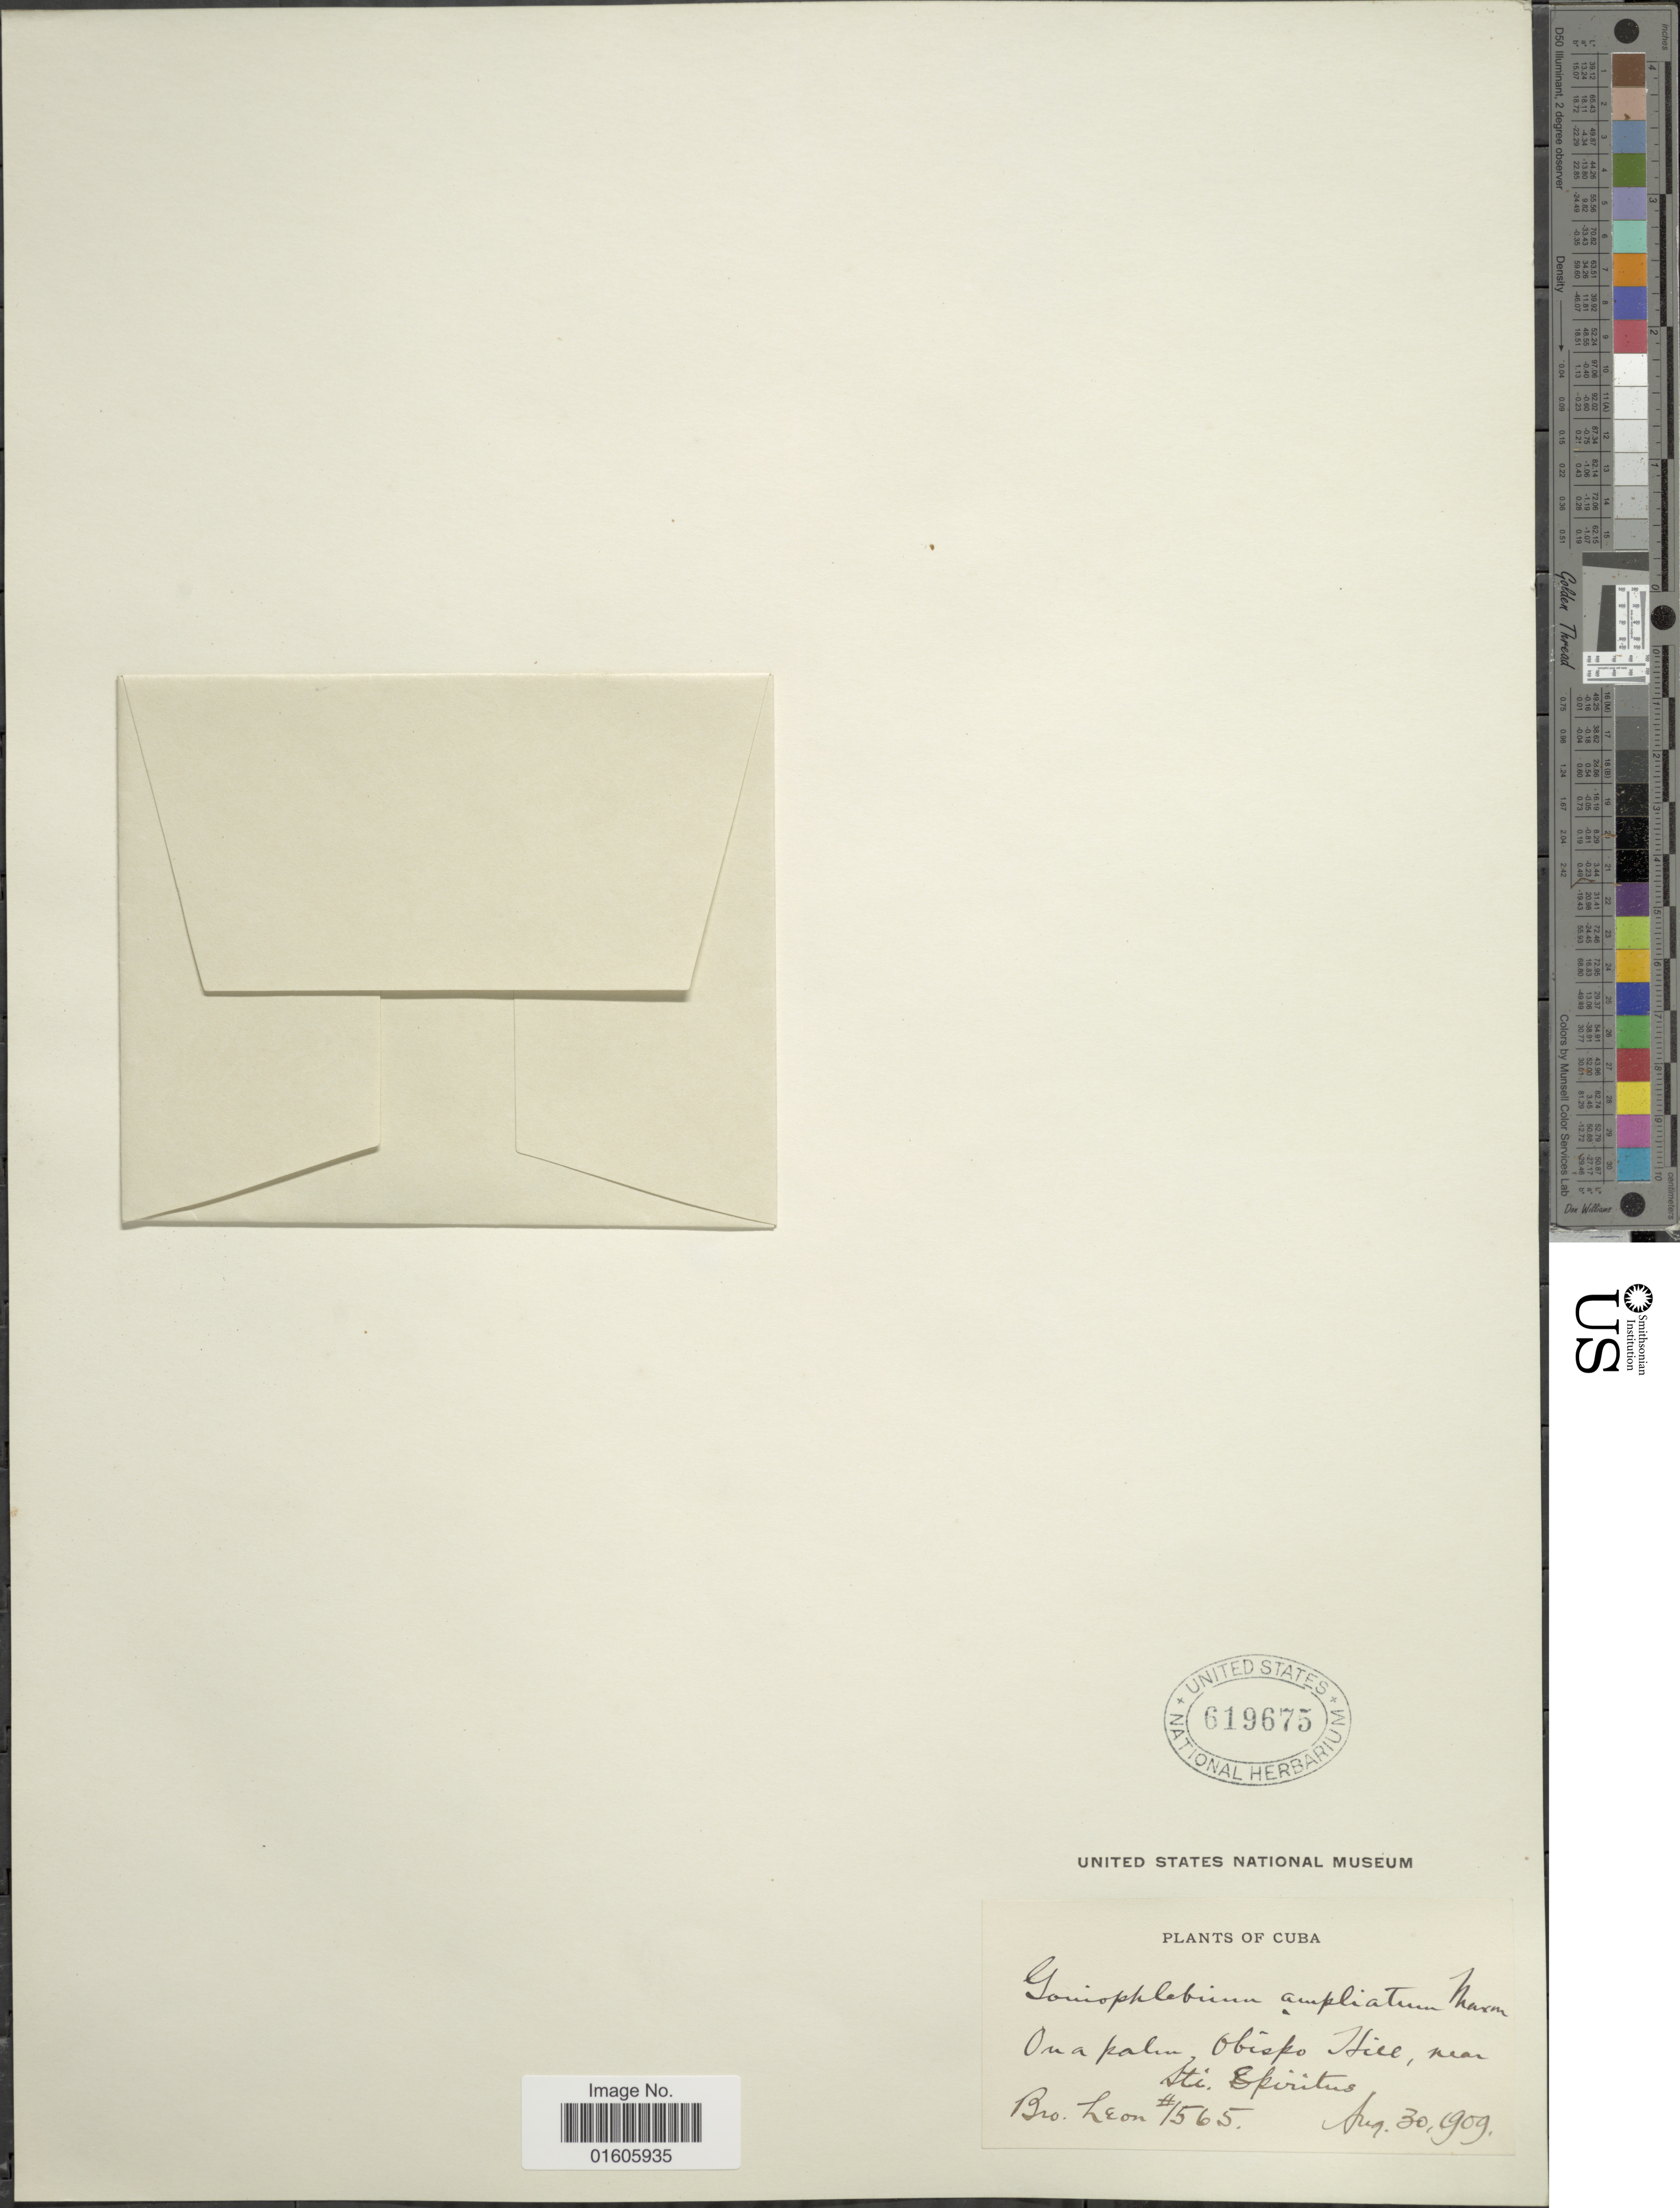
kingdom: Plantae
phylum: Tracheophyta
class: Polypodiopsida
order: Polypodiales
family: Polypodiaceae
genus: Serpocaulon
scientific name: Serpocaulon triseriale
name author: (Sw.) A.R. Sm.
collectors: Bro. León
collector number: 1565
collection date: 1909-08-30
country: Cuba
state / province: Sancti Spíritus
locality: On a palm, Obispo Hill, near Sti. Spiritus.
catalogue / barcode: US 619675